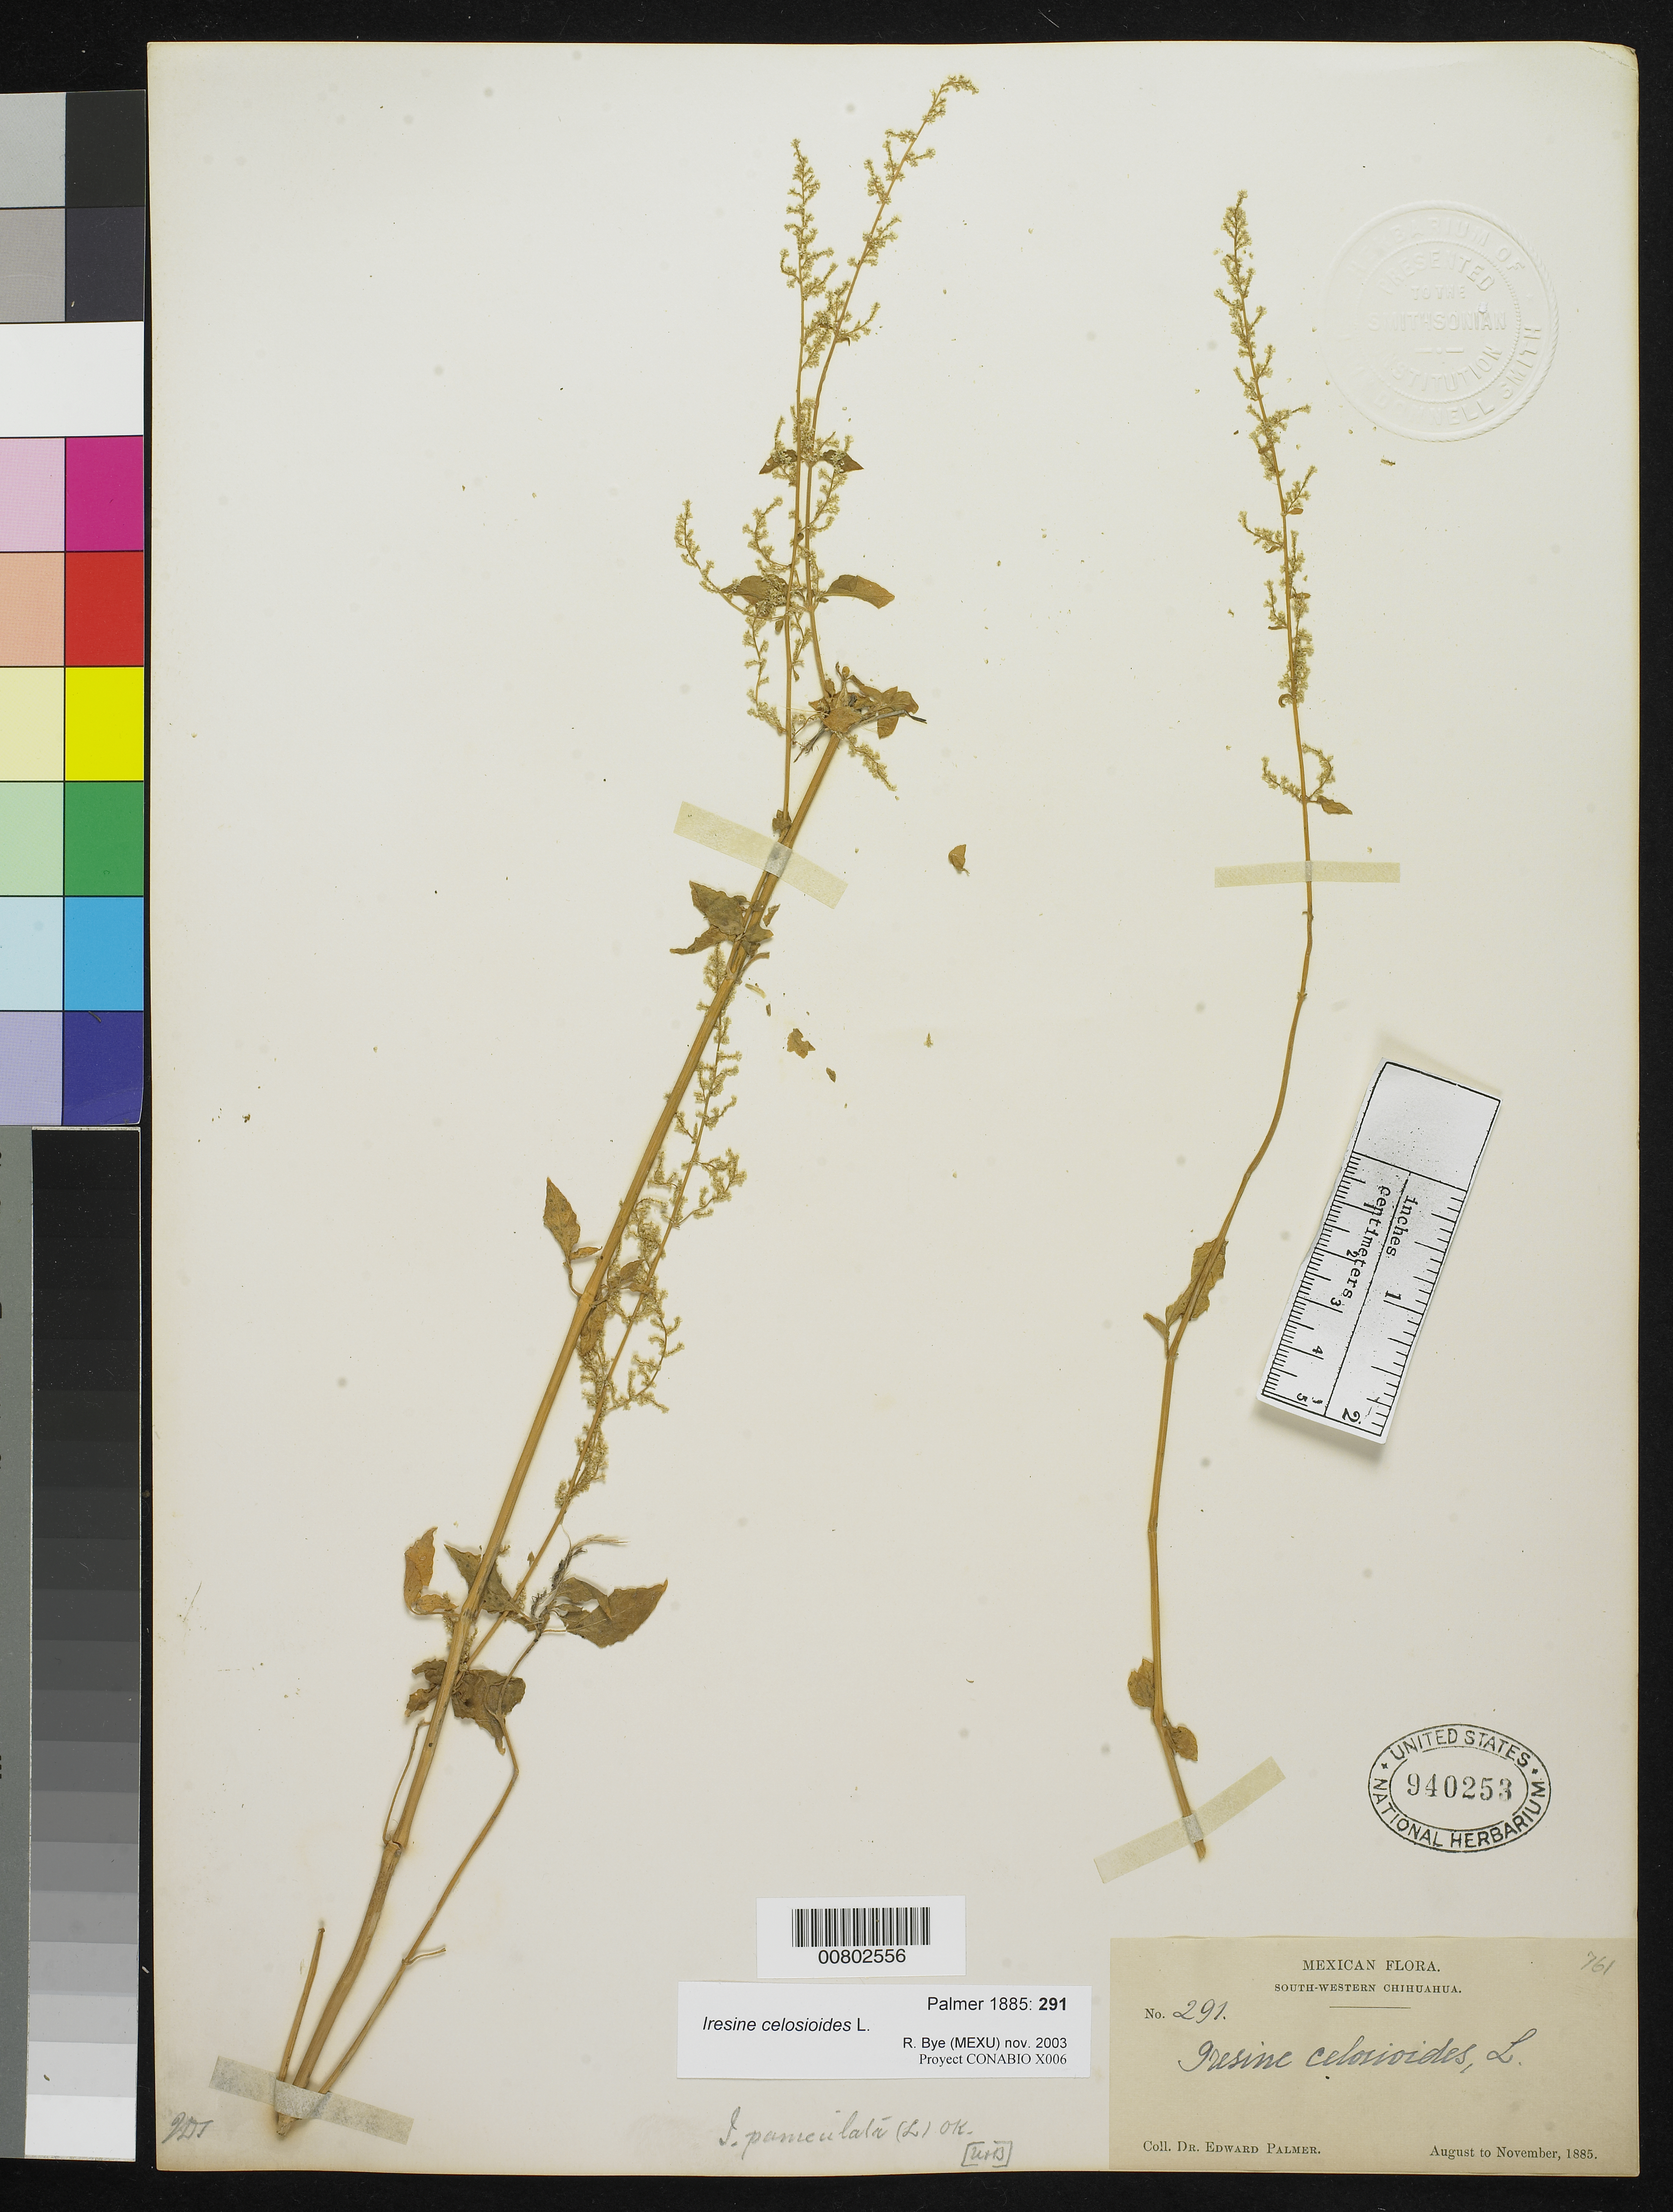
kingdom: Plantae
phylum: Tracheophyta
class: Magnoliopsida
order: Caryophyllales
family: Amaranthaceae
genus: Iresine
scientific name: Iresine celosioides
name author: L.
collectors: E. Palmer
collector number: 291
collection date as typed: Aug 1885 to -- Nov 1885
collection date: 1885-08/1885-11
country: Mexico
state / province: Chihuahua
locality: SW Chihuahua.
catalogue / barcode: US 940253